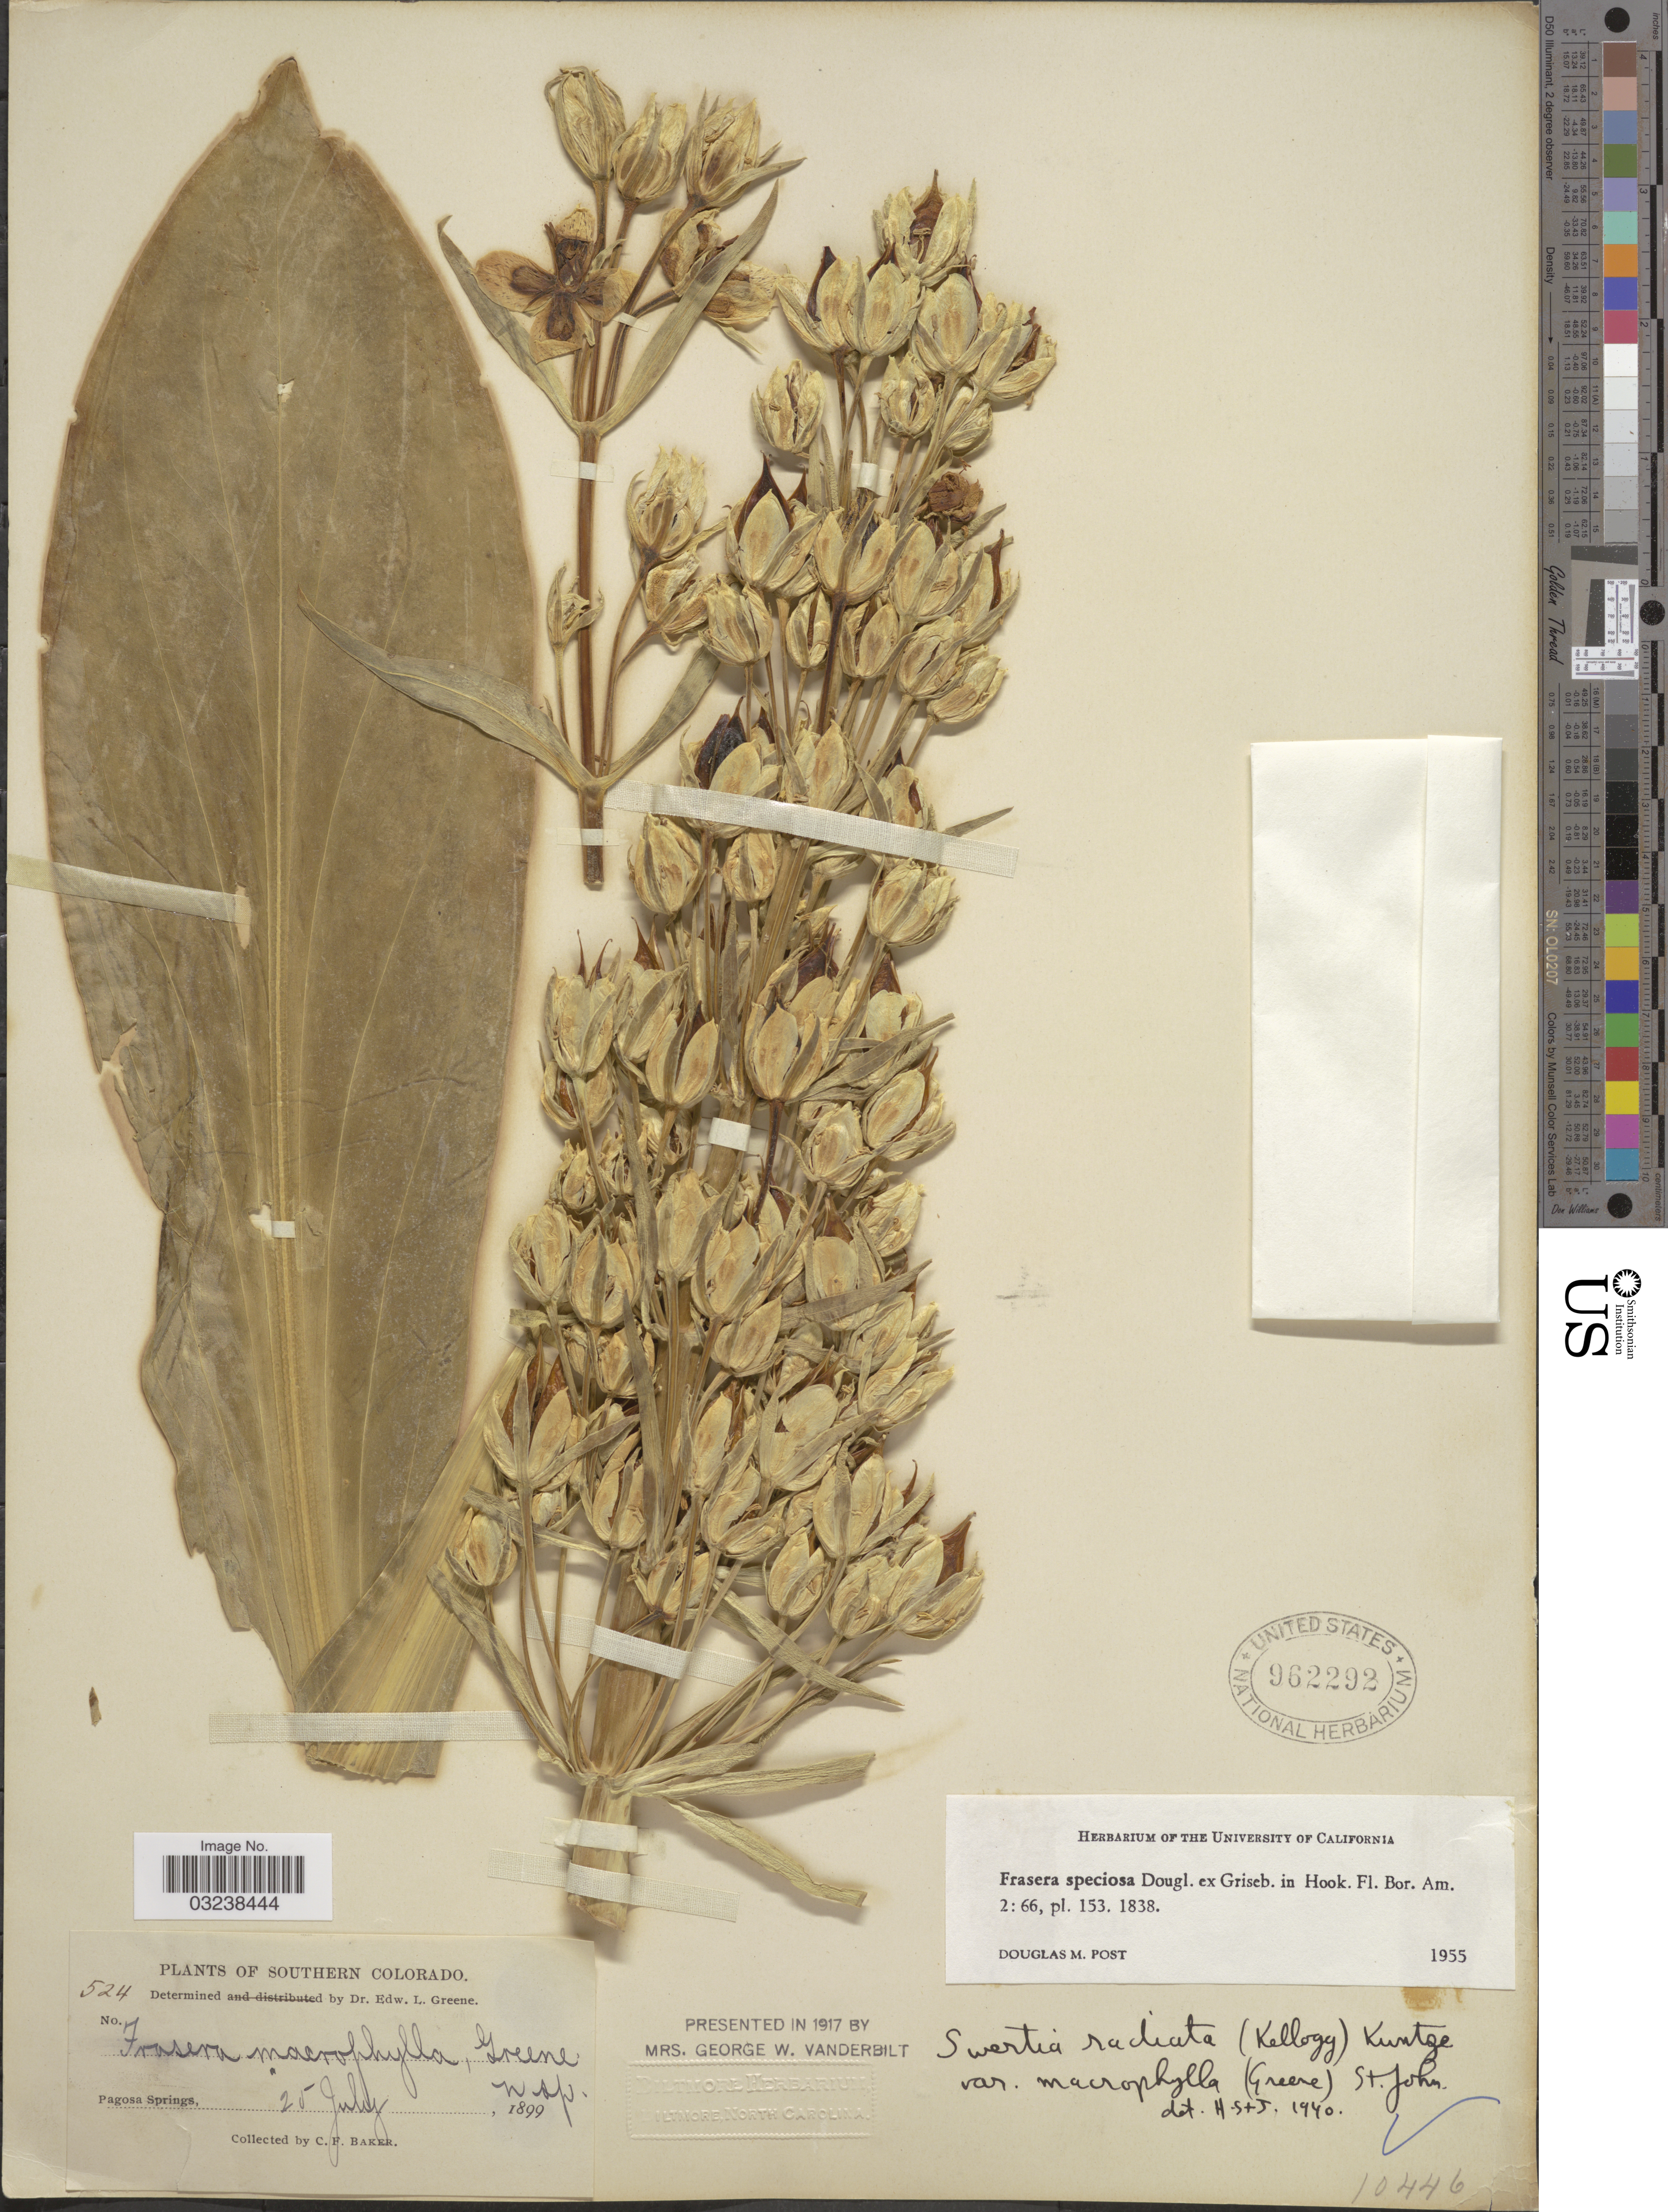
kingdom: Plantae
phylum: Tracheophyta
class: Magnoliopsida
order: Gentianales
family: Gentianaceae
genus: Swertia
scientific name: Swertia radiata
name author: (Kellogg) Kuntze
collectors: C. F. Baker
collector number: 524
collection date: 1899-07-25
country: United States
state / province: Colorado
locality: Southern Colorado. Pagosa Springs.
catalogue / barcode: US 962292